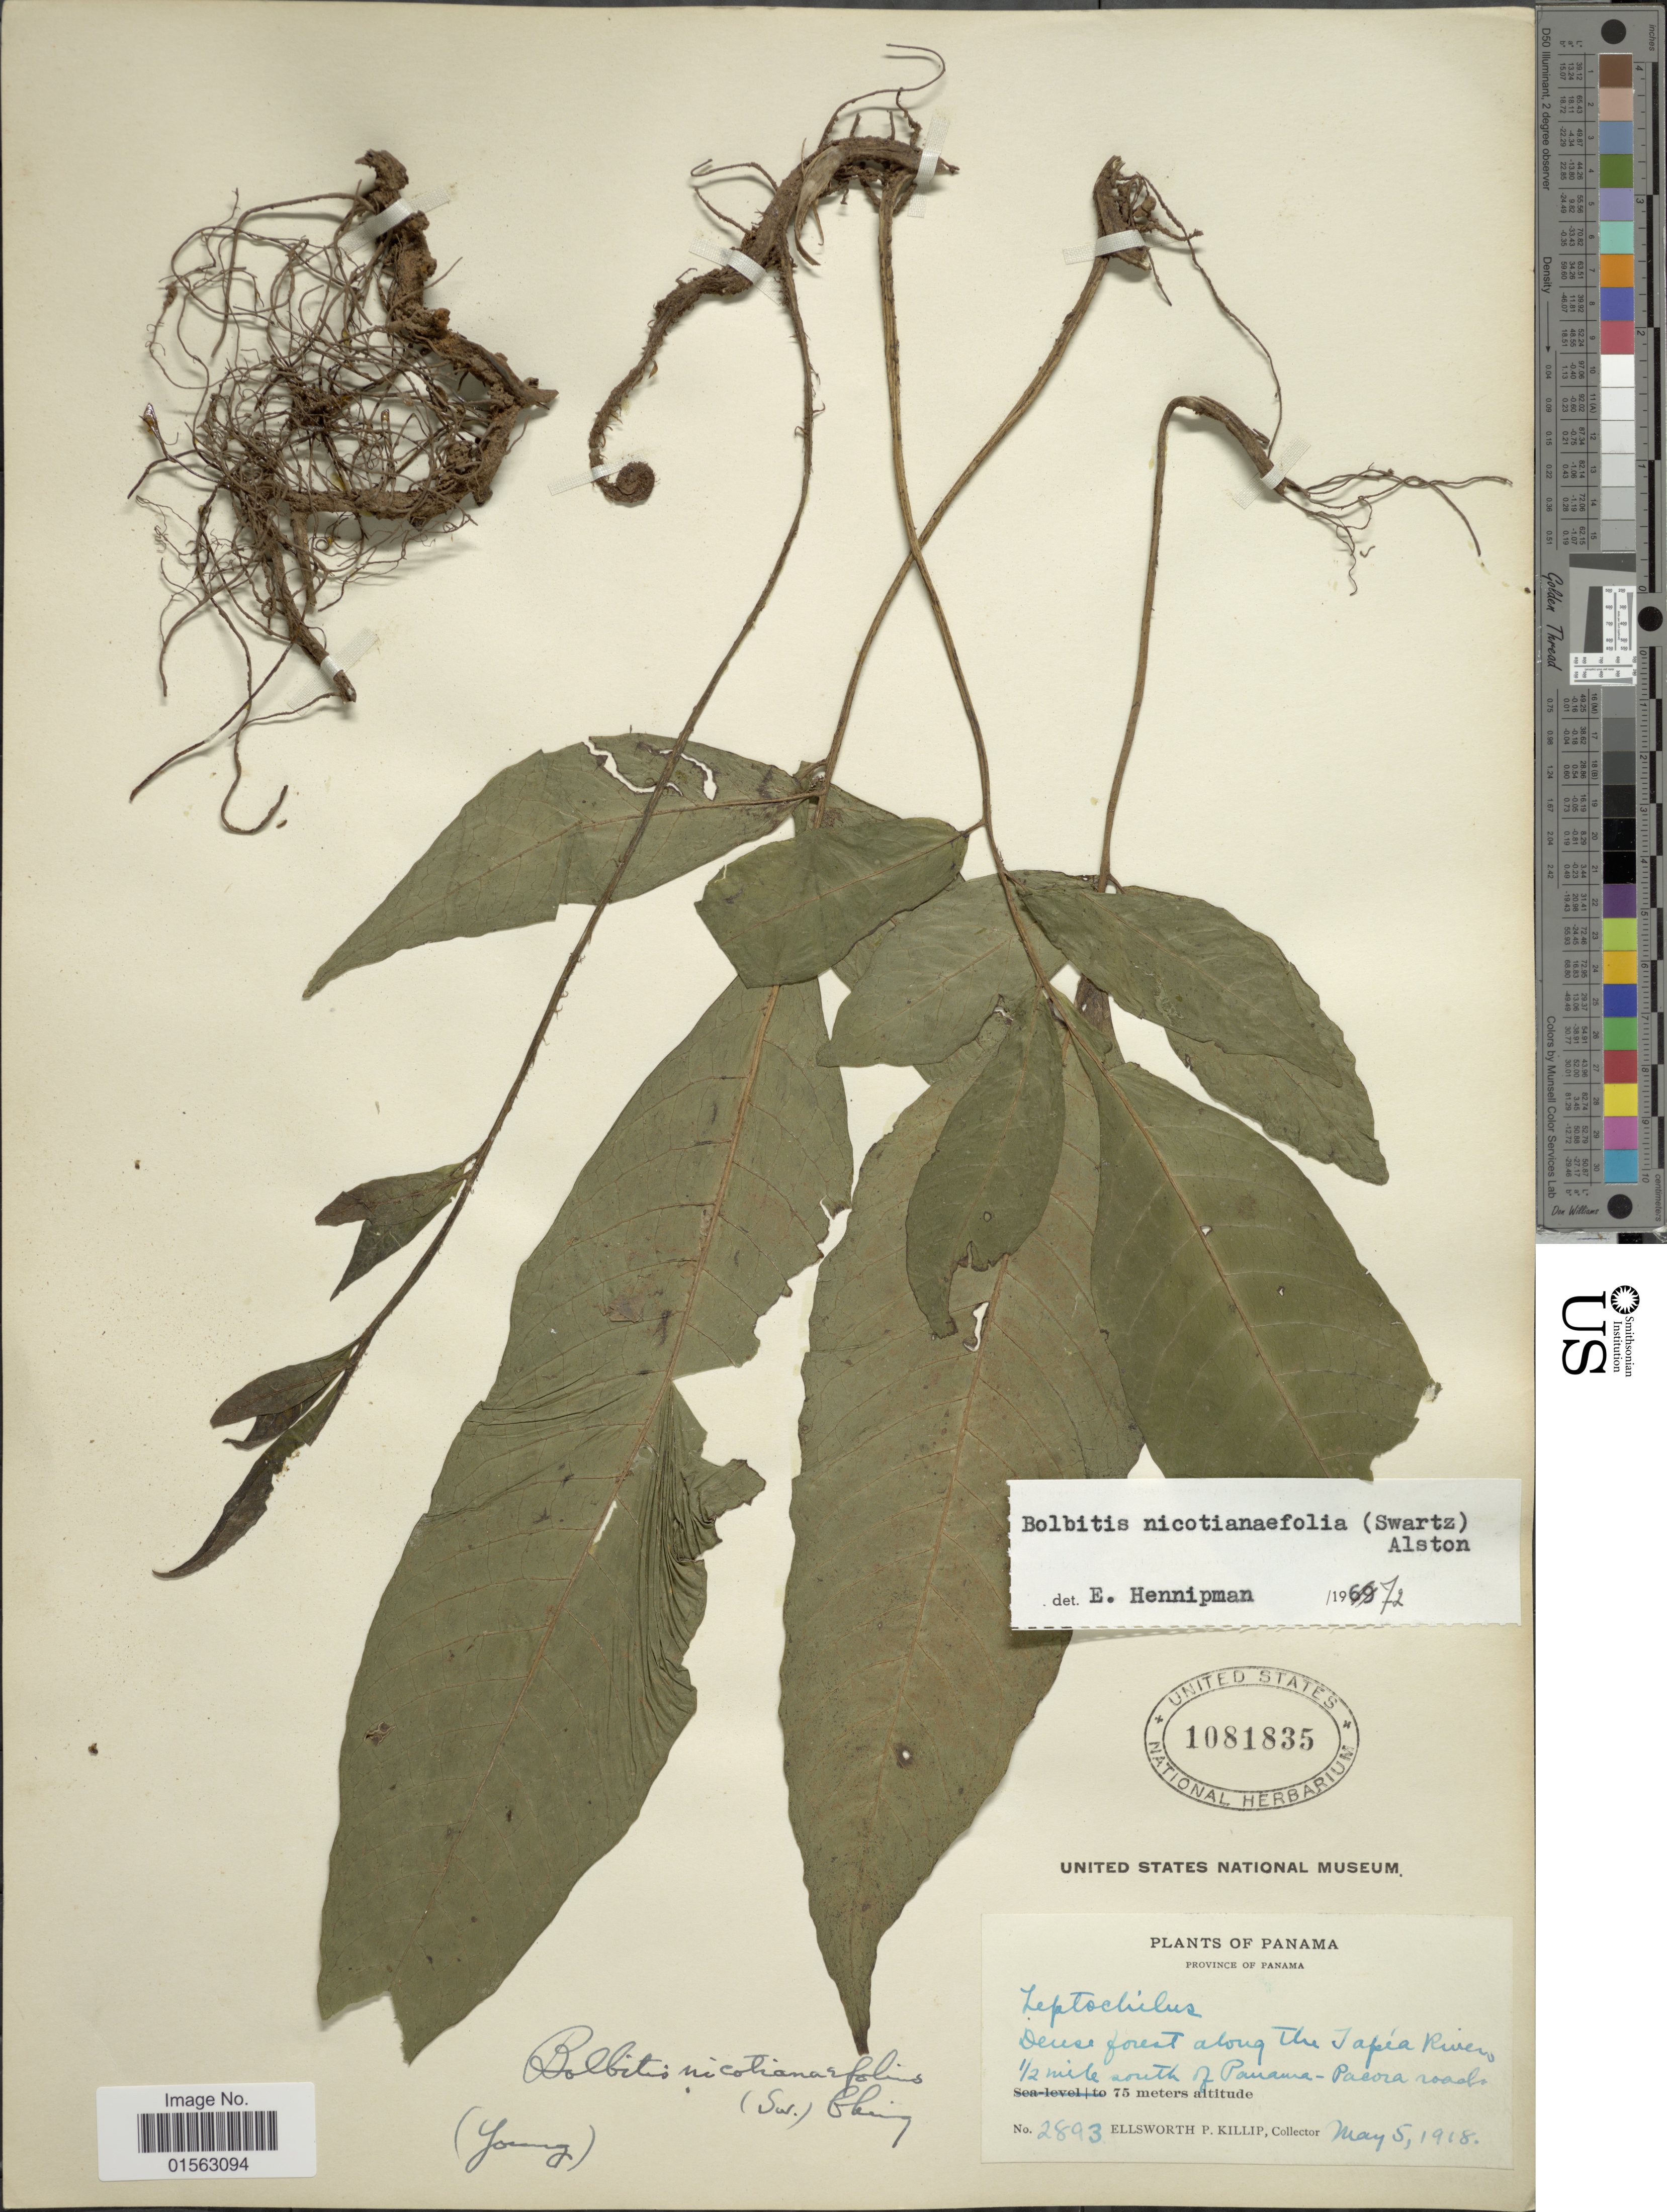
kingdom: Plantae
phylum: Tracheophyta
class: Polypodiopsida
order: Polypodiales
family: Dryopteridaceae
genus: Mickelia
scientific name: Mickelia nicotianifolia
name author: (Sw.) R.C. Moran et al.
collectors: E. P. Killip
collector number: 2893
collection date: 1918-05-05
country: Panama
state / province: Panamá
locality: Dense forest along the Tapía River, 1/2 mile south of Panama- Paeora road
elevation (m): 75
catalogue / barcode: US 1081835